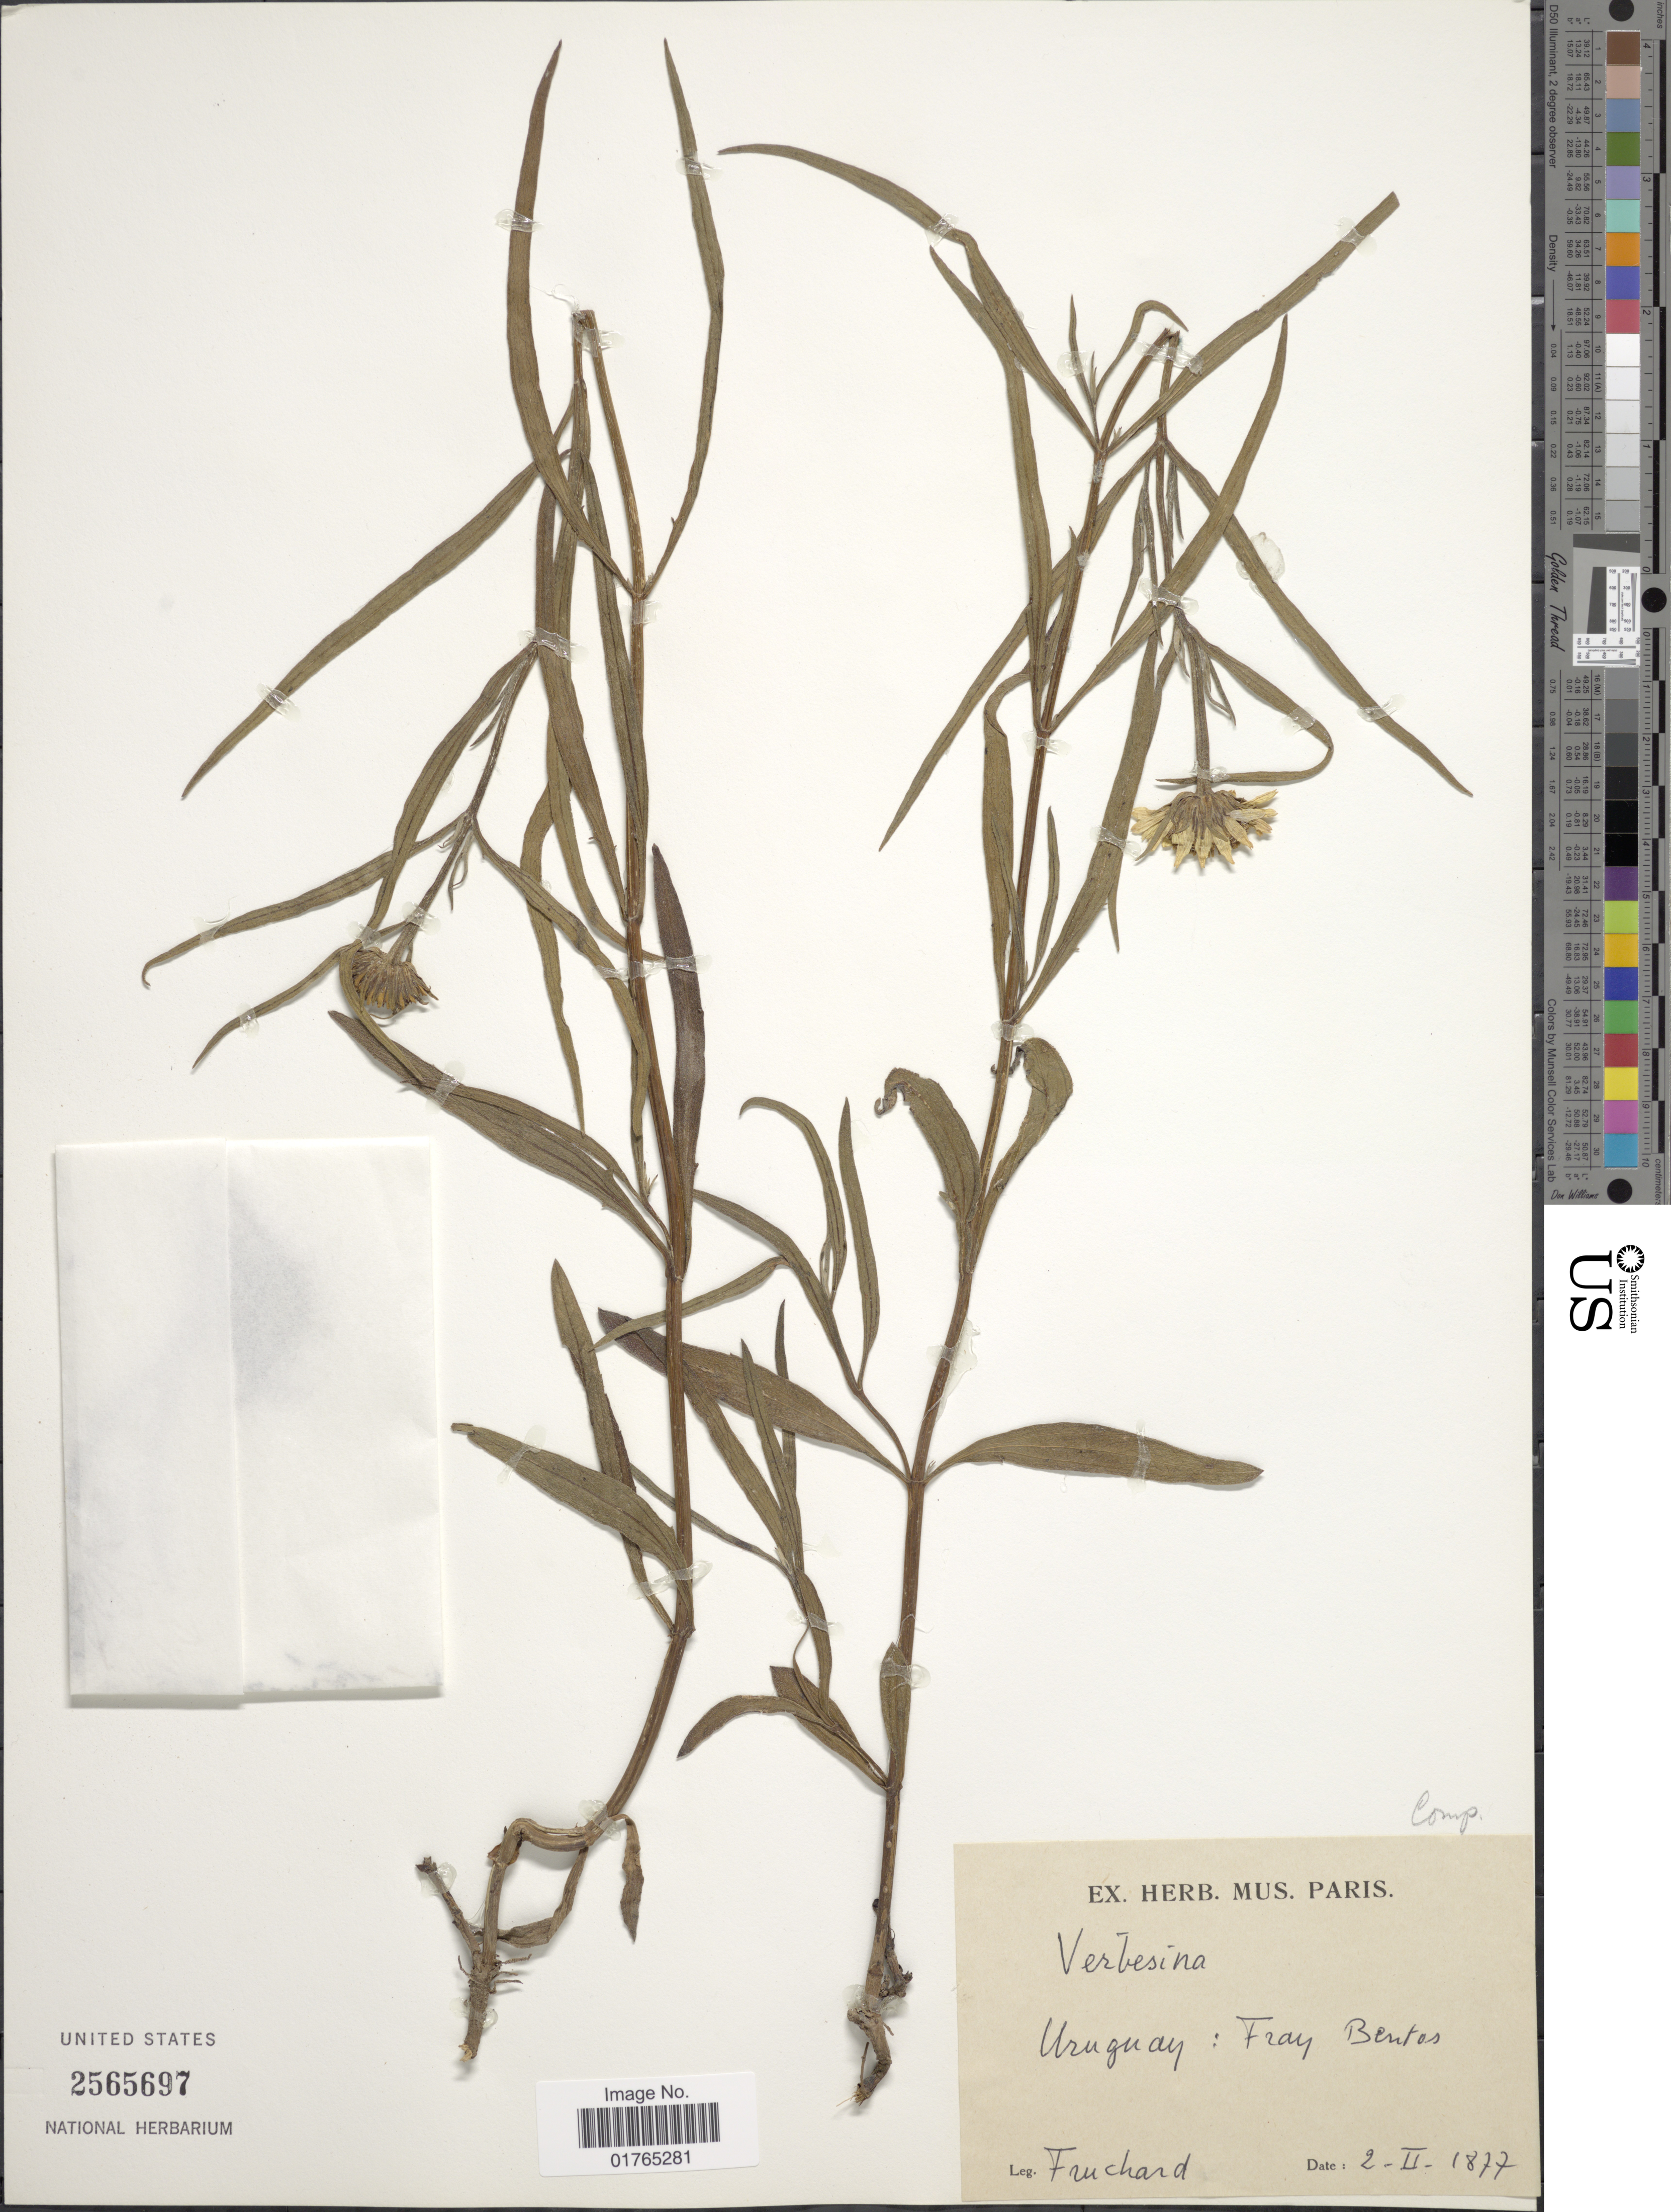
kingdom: Plantae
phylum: Tracheophyta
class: Magnoliopsida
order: Asterales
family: Asteraceae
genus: Pascalia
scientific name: Pascalia glauca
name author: Ortega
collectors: -. Fruchard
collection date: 1877-02-02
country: Uruguay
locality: Fray Bentos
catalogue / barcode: US 2565697